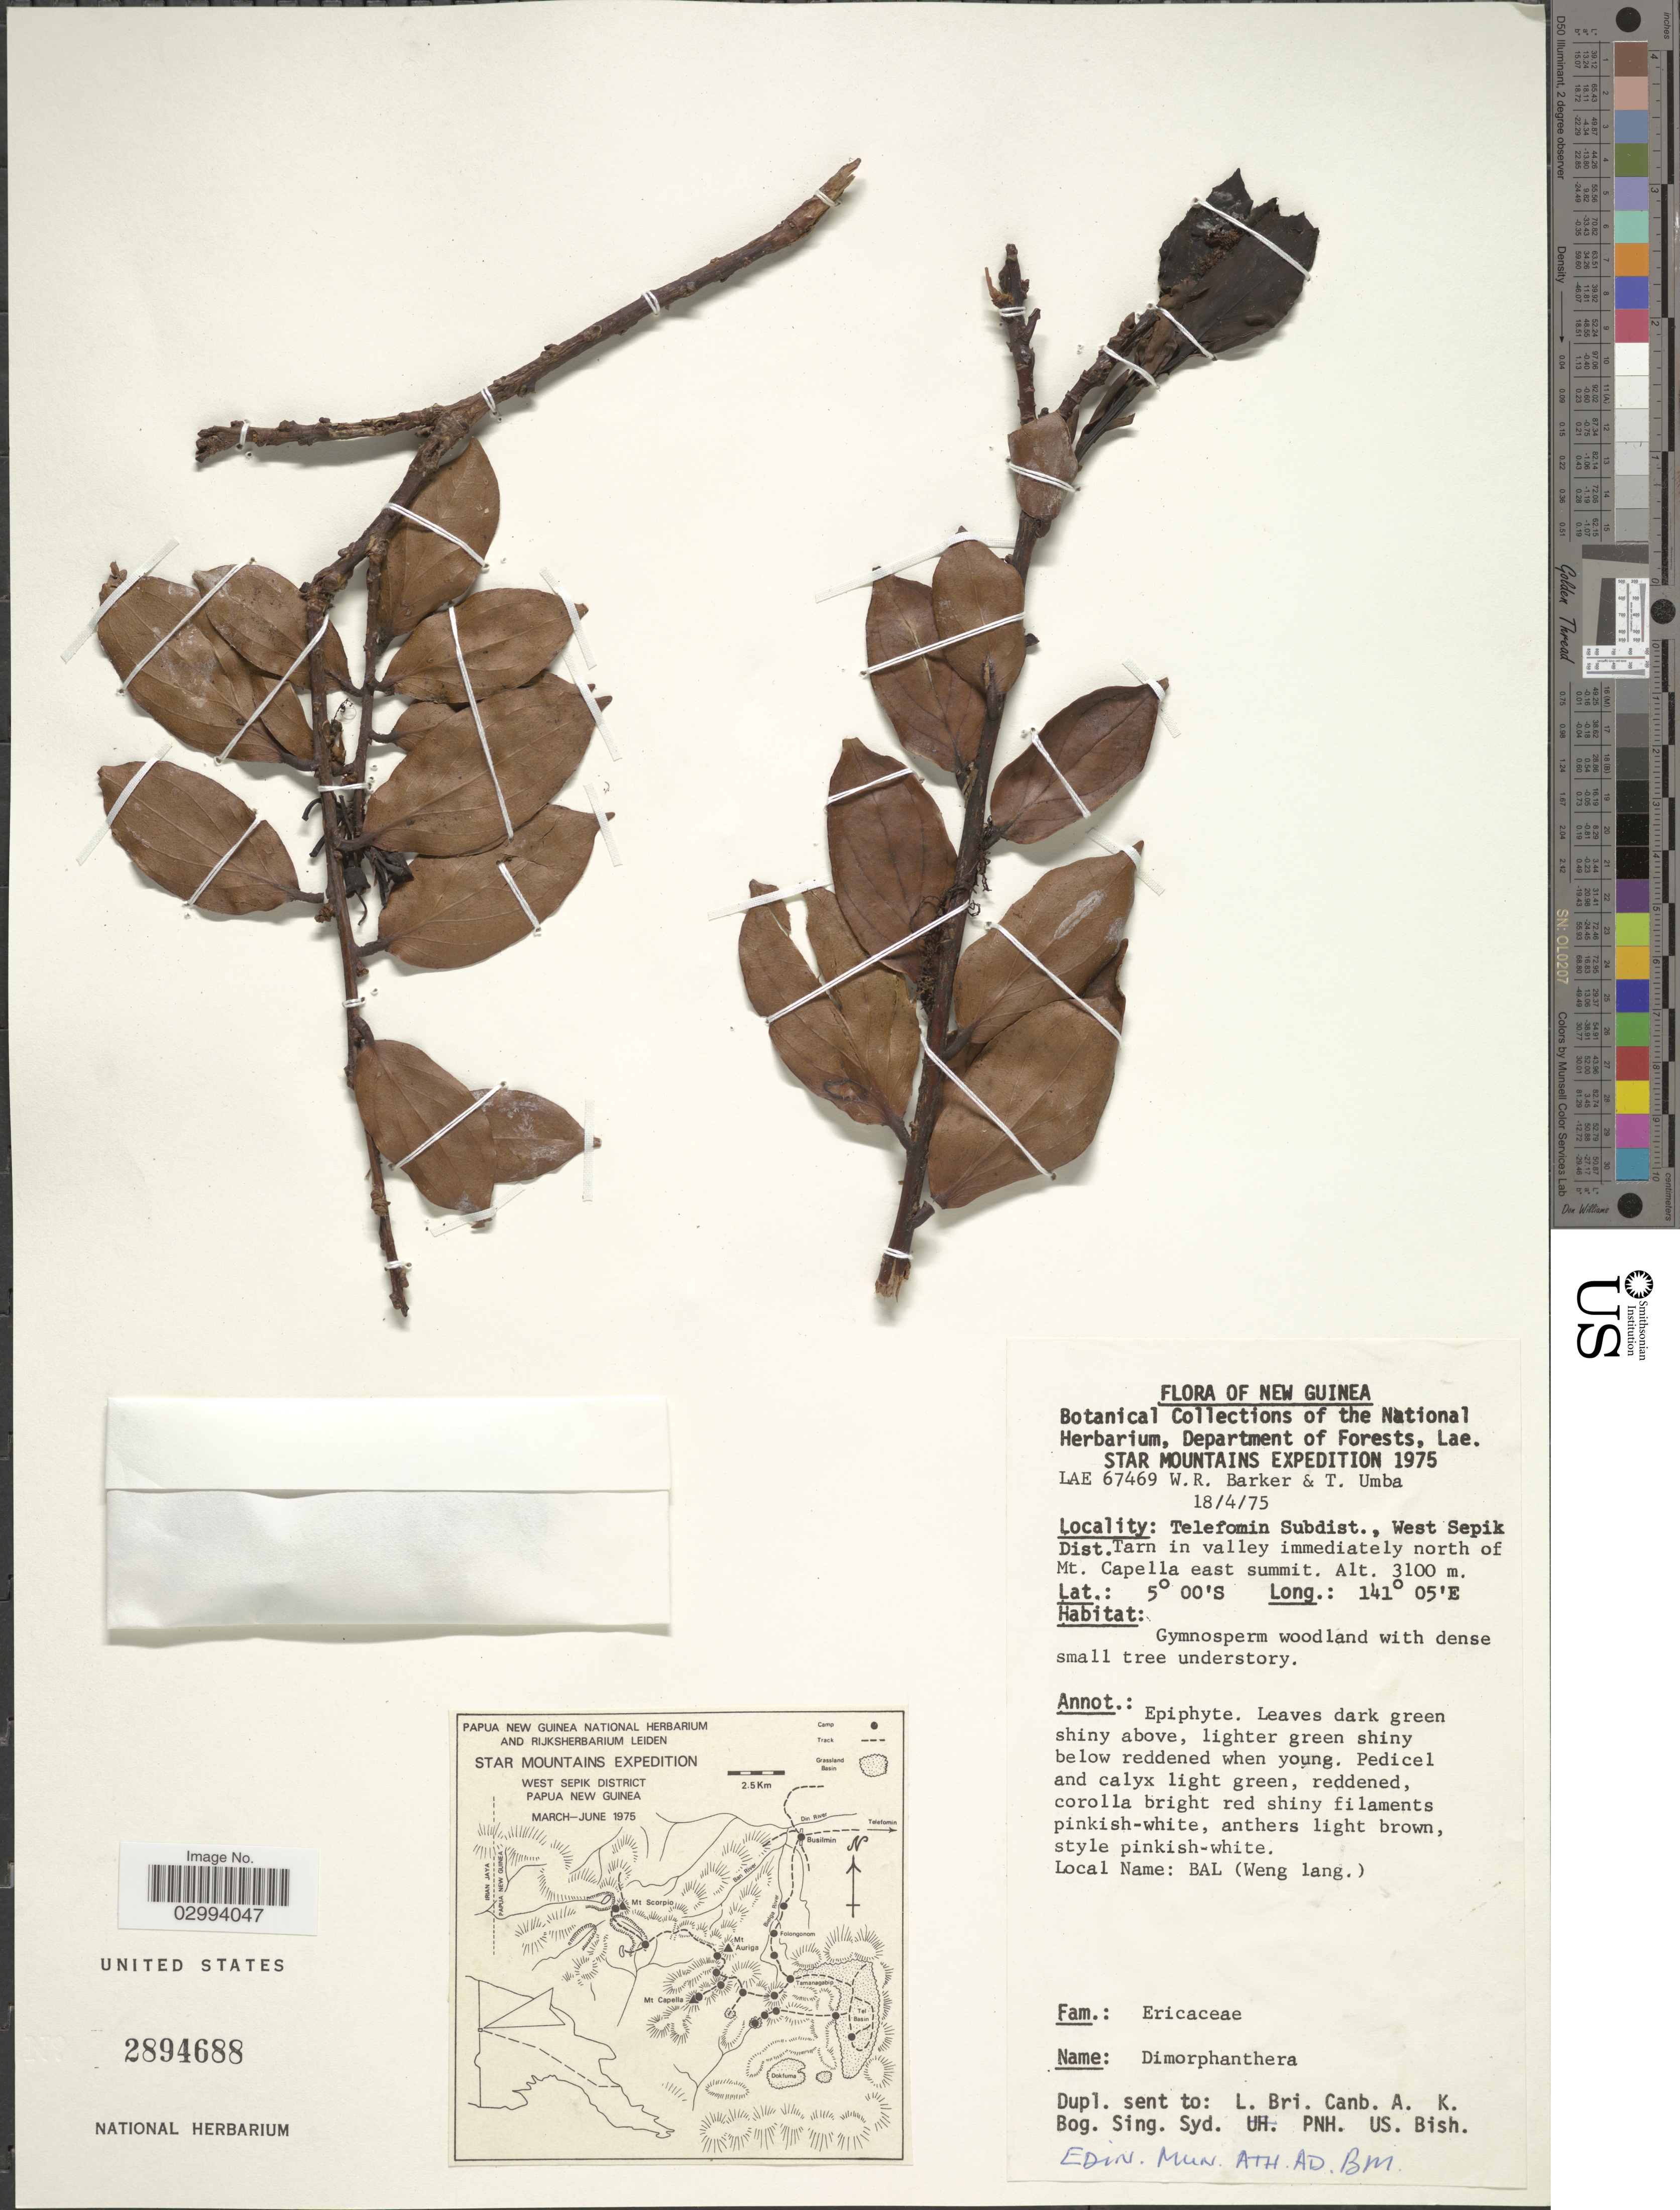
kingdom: Plantae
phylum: Tracheophyta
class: Magnoliopsida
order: Ericales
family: Ericaceae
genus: Dimorphanthera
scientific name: Dimorphanthera sp.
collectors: W. R. Barker & T. Umba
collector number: LAE67469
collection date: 1975-04-18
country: Papua New Guinea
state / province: Sandaun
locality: New Guinea. Telefomin Subdist., West Sepik Dist. Tarn in valley immediately north of Mt. Capella east summit.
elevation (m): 3100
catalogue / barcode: US 2894688